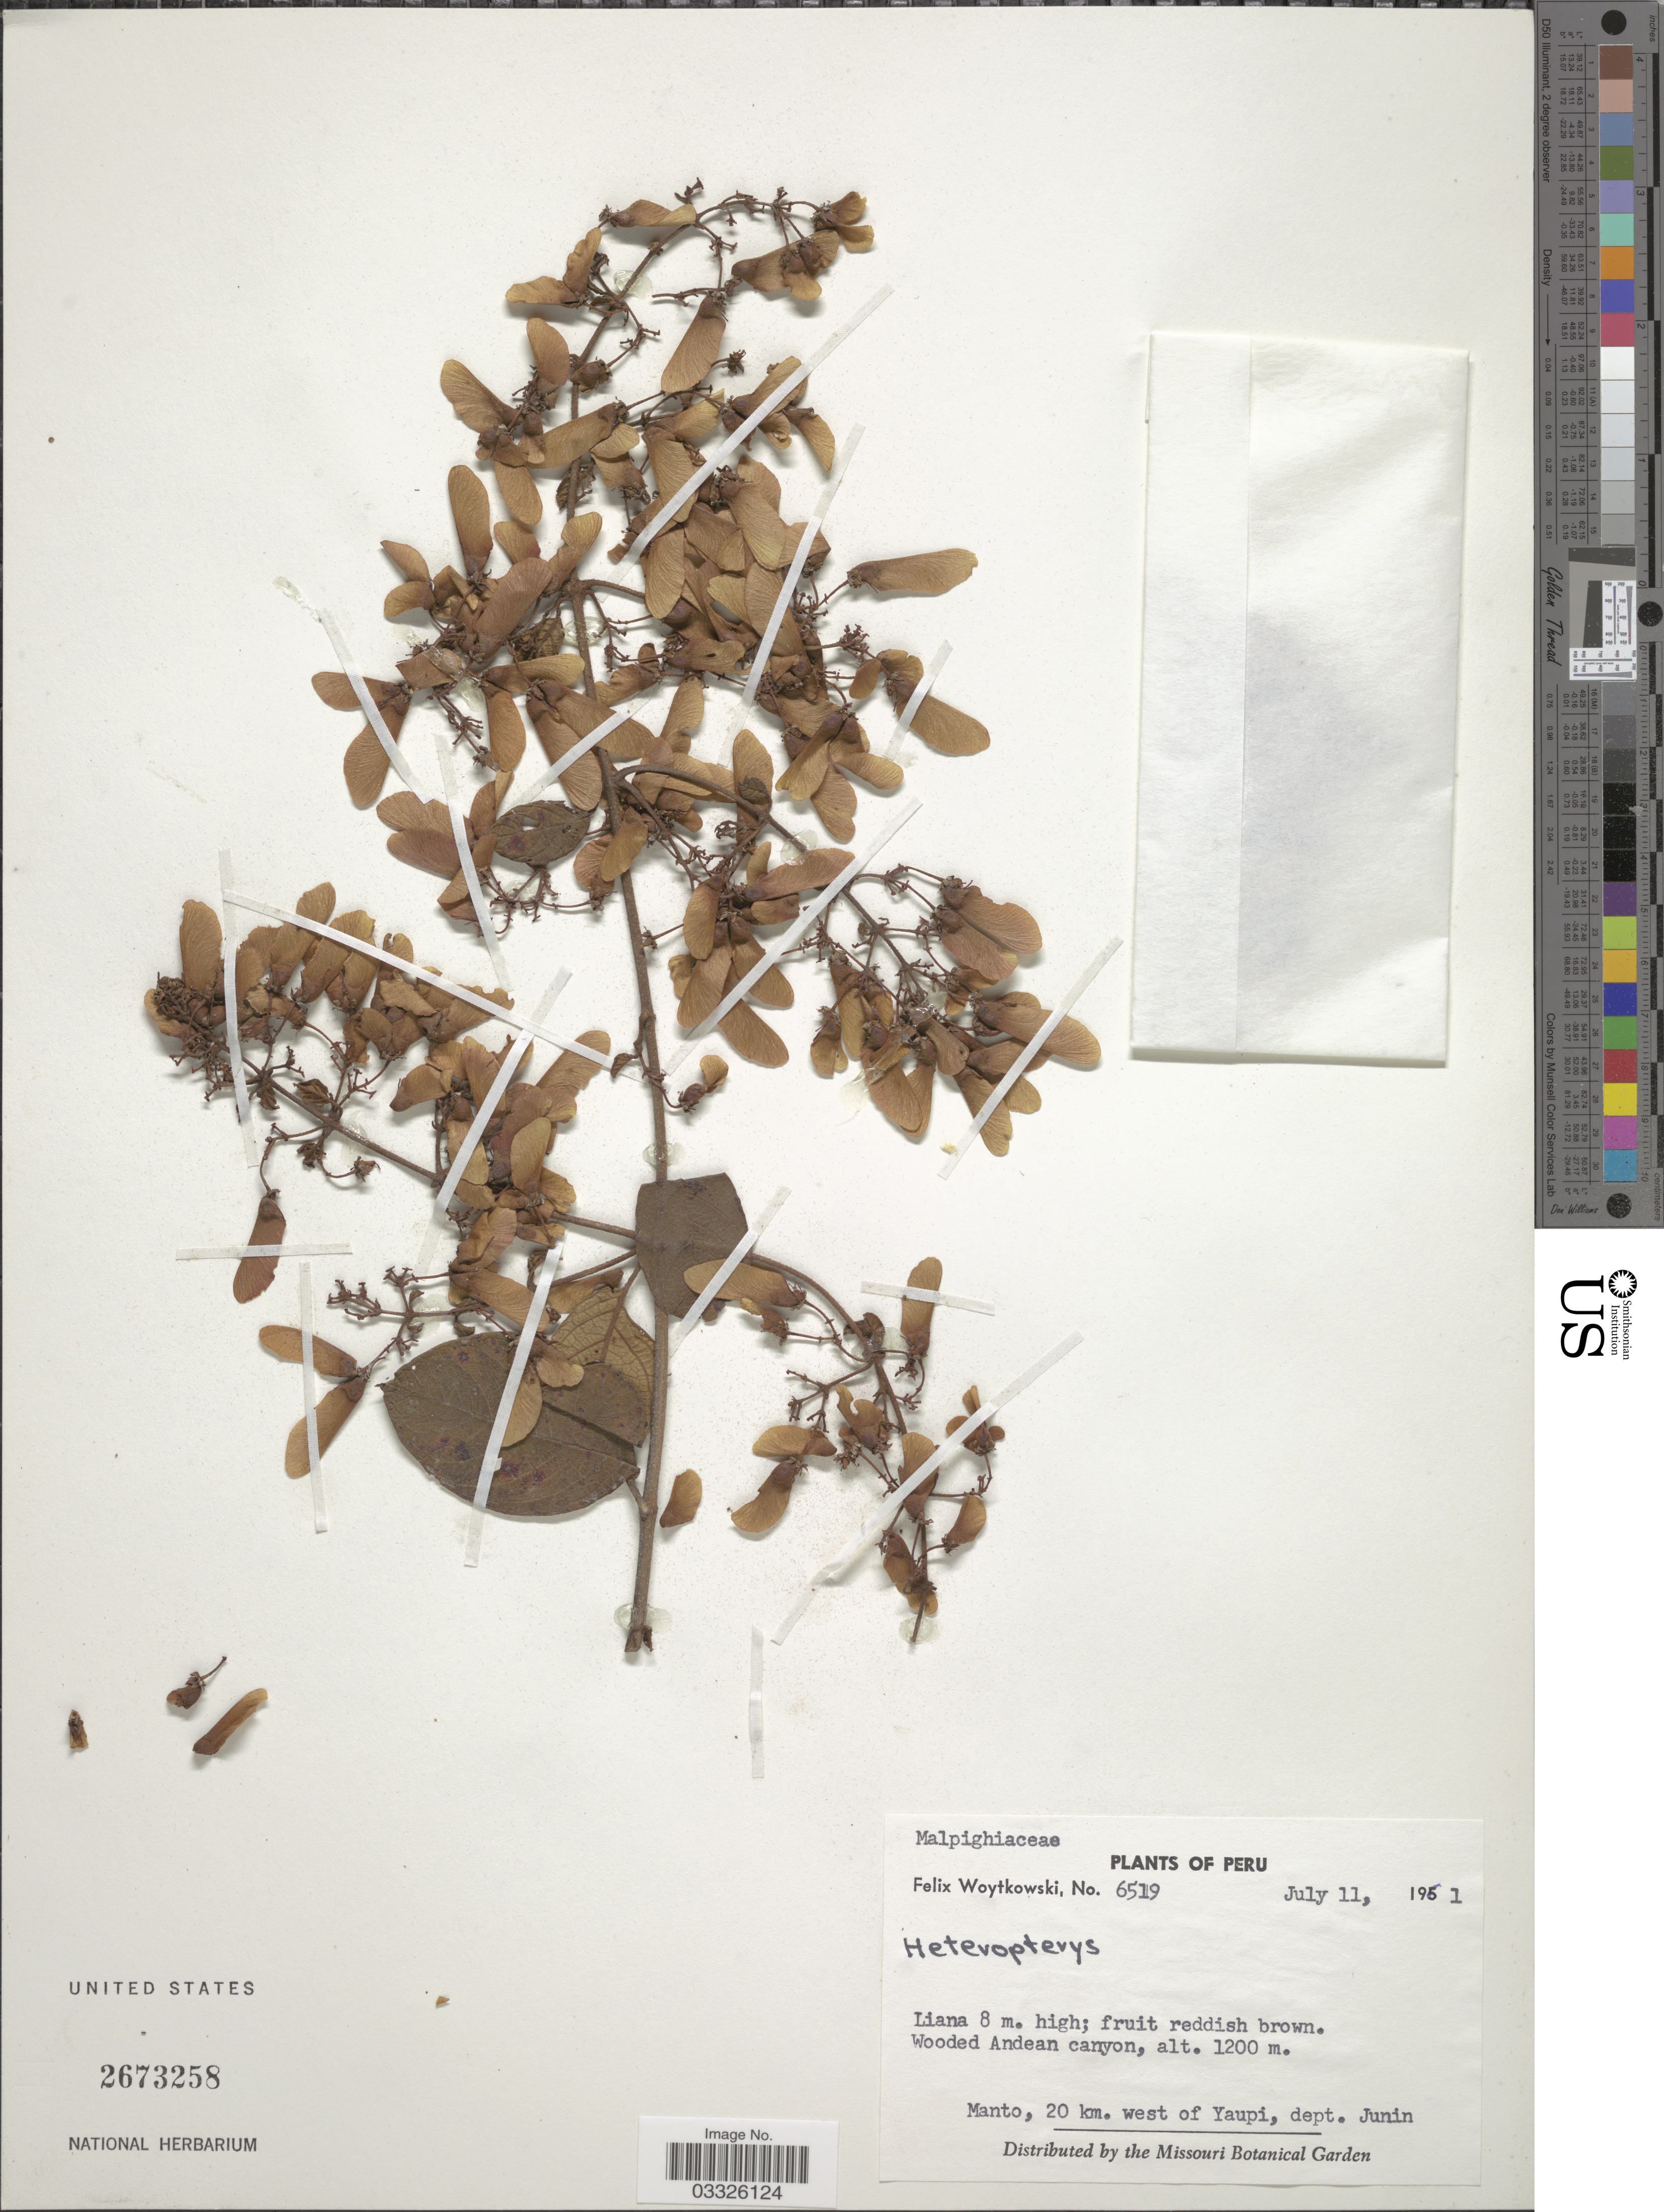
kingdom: Plantae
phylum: Tracheophyta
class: Magnoliopsida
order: Malpighiales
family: Malpighiaceae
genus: Heteropterys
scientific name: Heteropterys sp.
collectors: F. Woytkowski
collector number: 6519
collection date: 1961-07-11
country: Peru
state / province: Junín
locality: Wooded Andean canyon. Manto, 20 km. west of Yaupi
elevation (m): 1200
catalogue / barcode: US 2673258